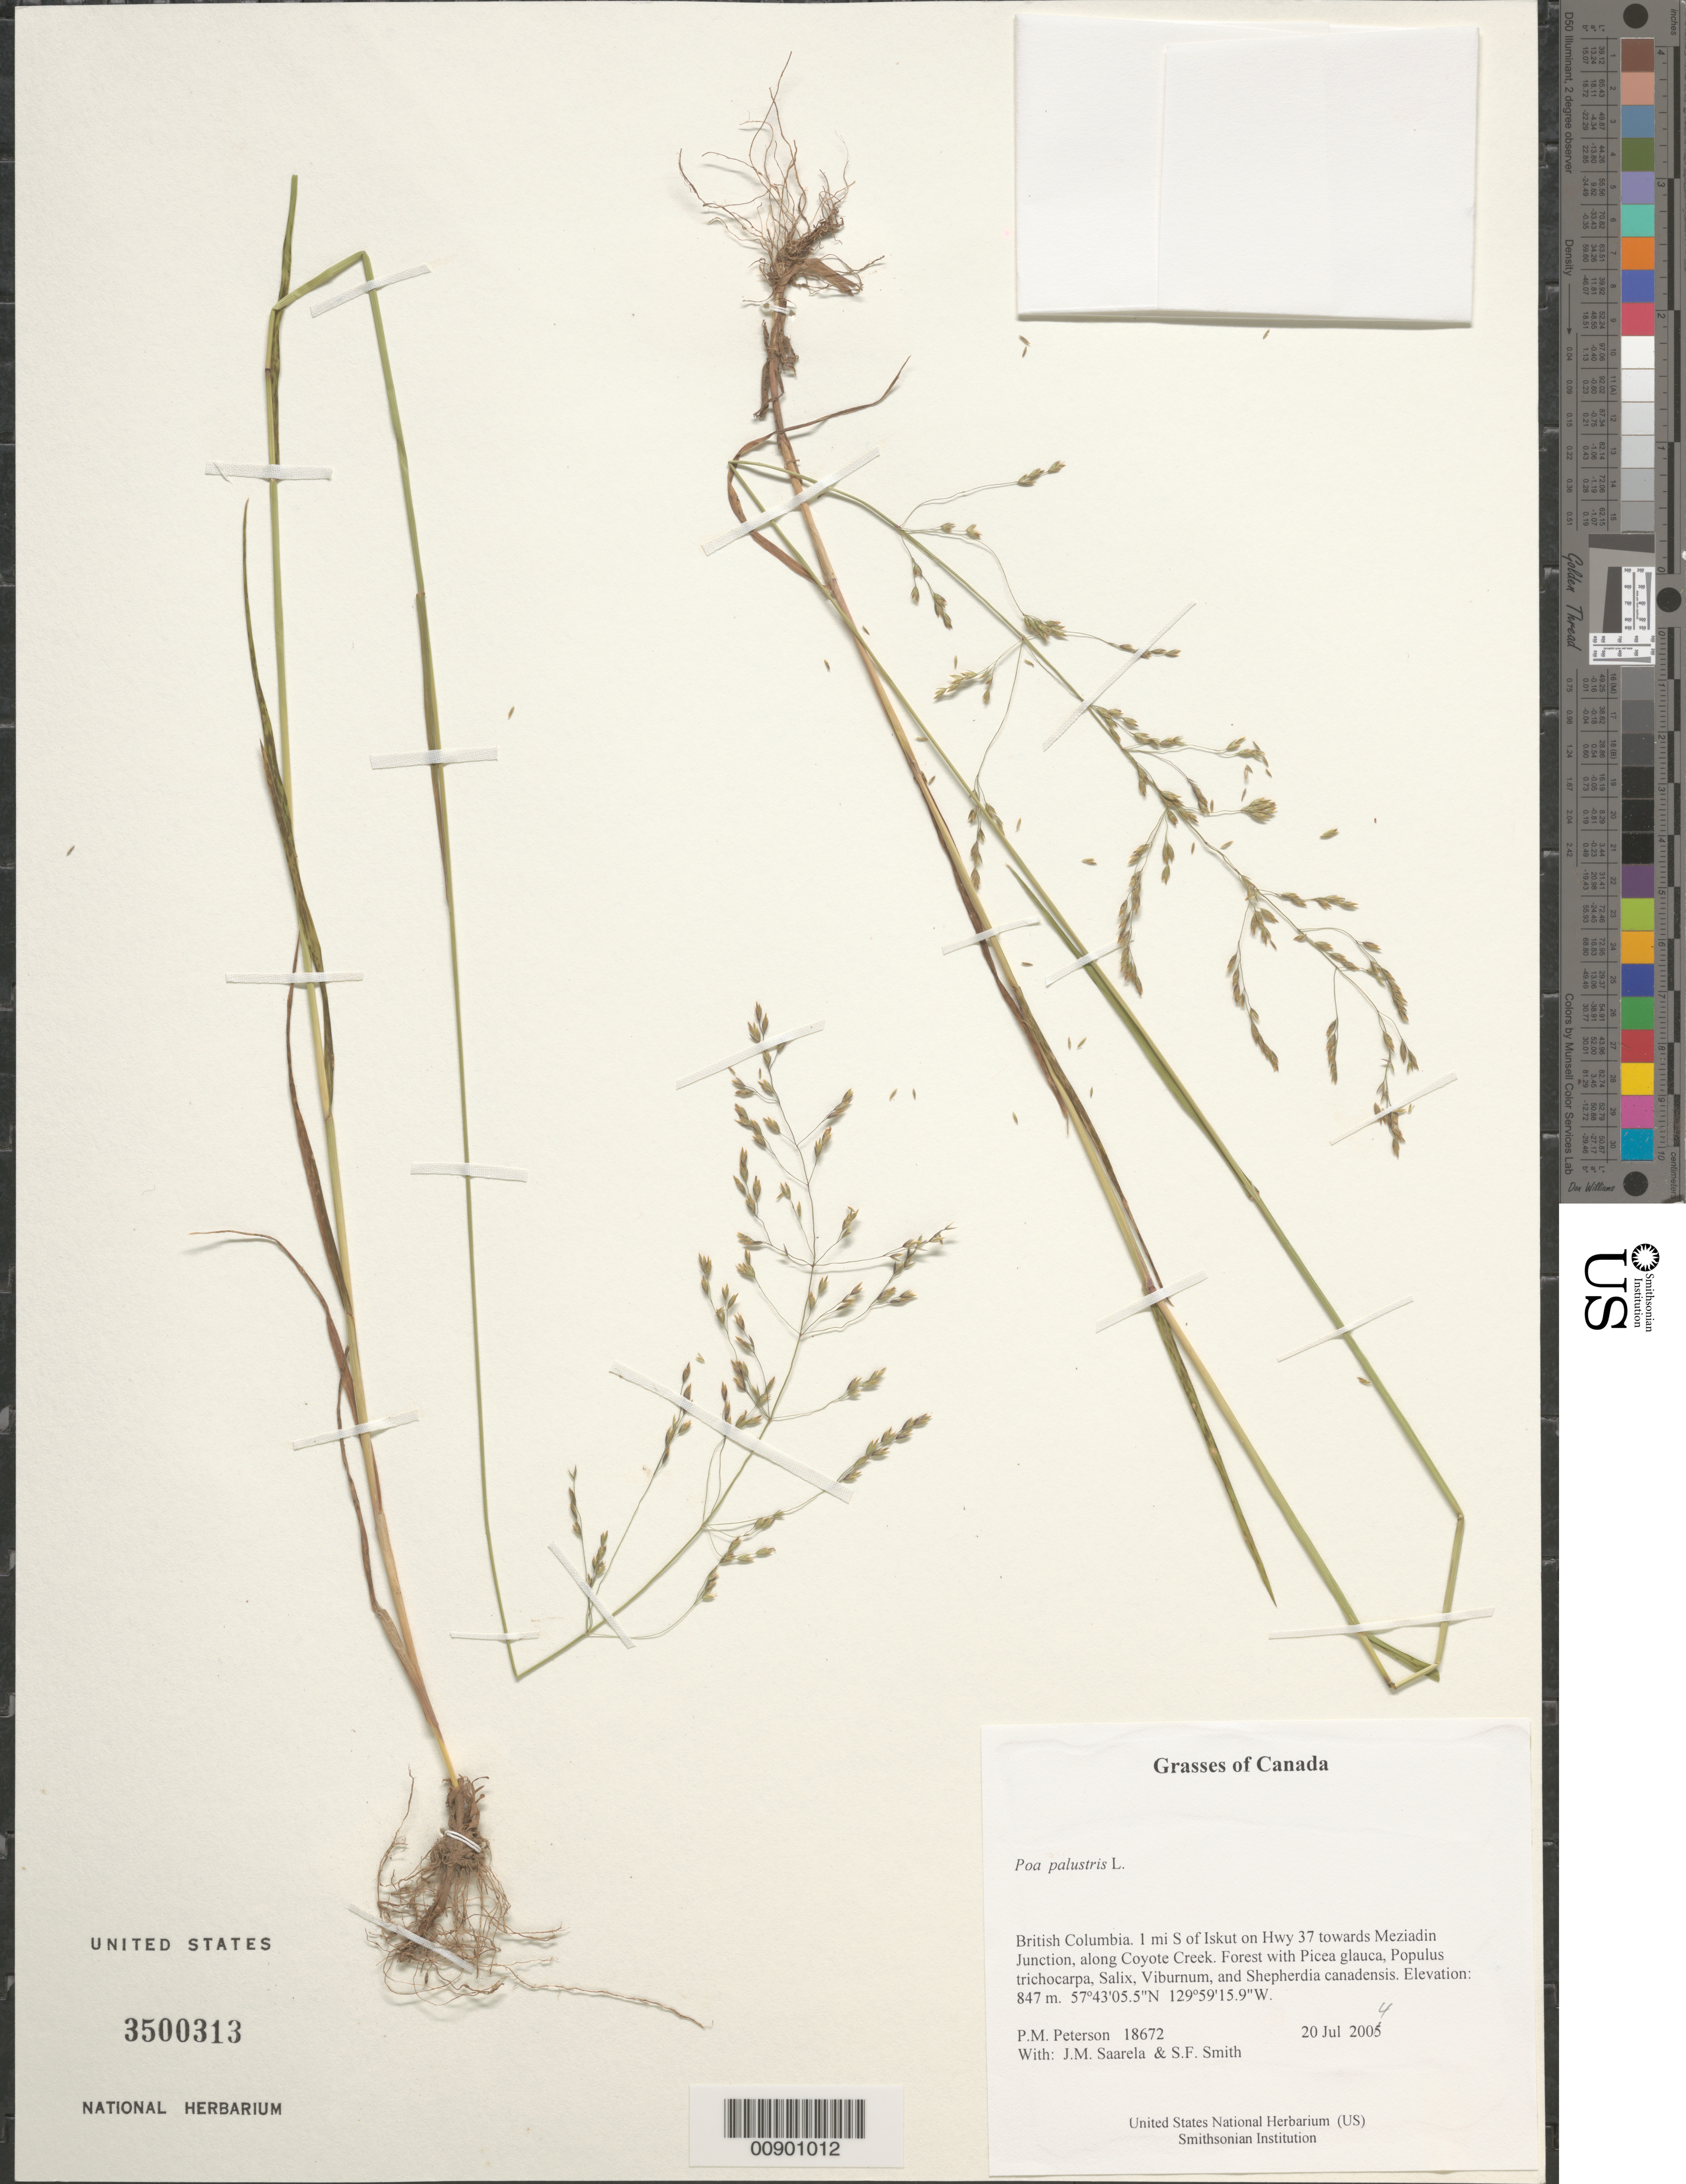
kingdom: Plantae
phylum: Tracheophyta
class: Liliopsida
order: Poales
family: Poaceae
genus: Poa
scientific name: Poa palustris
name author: L.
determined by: Soreng, Robert J., Research Associate (BOT), Smithsonian Institution - National Museum of Natural History (UNITED STATES)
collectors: P. M. Peterson, J. Saarela & S.F. Smith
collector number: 18672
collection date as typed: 20 Jul 2004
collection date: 2004-07-20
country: Canada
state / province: British Columbia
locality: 1 mi S of Iskut on Hwy 37 towards Meziadin Junction, along Coyote Creek. Forest with Picea glauca, Populus trichocarpa, Salix, Viburnum, and Shepherdia canadensis.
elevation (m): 847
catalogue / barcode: US 3500313